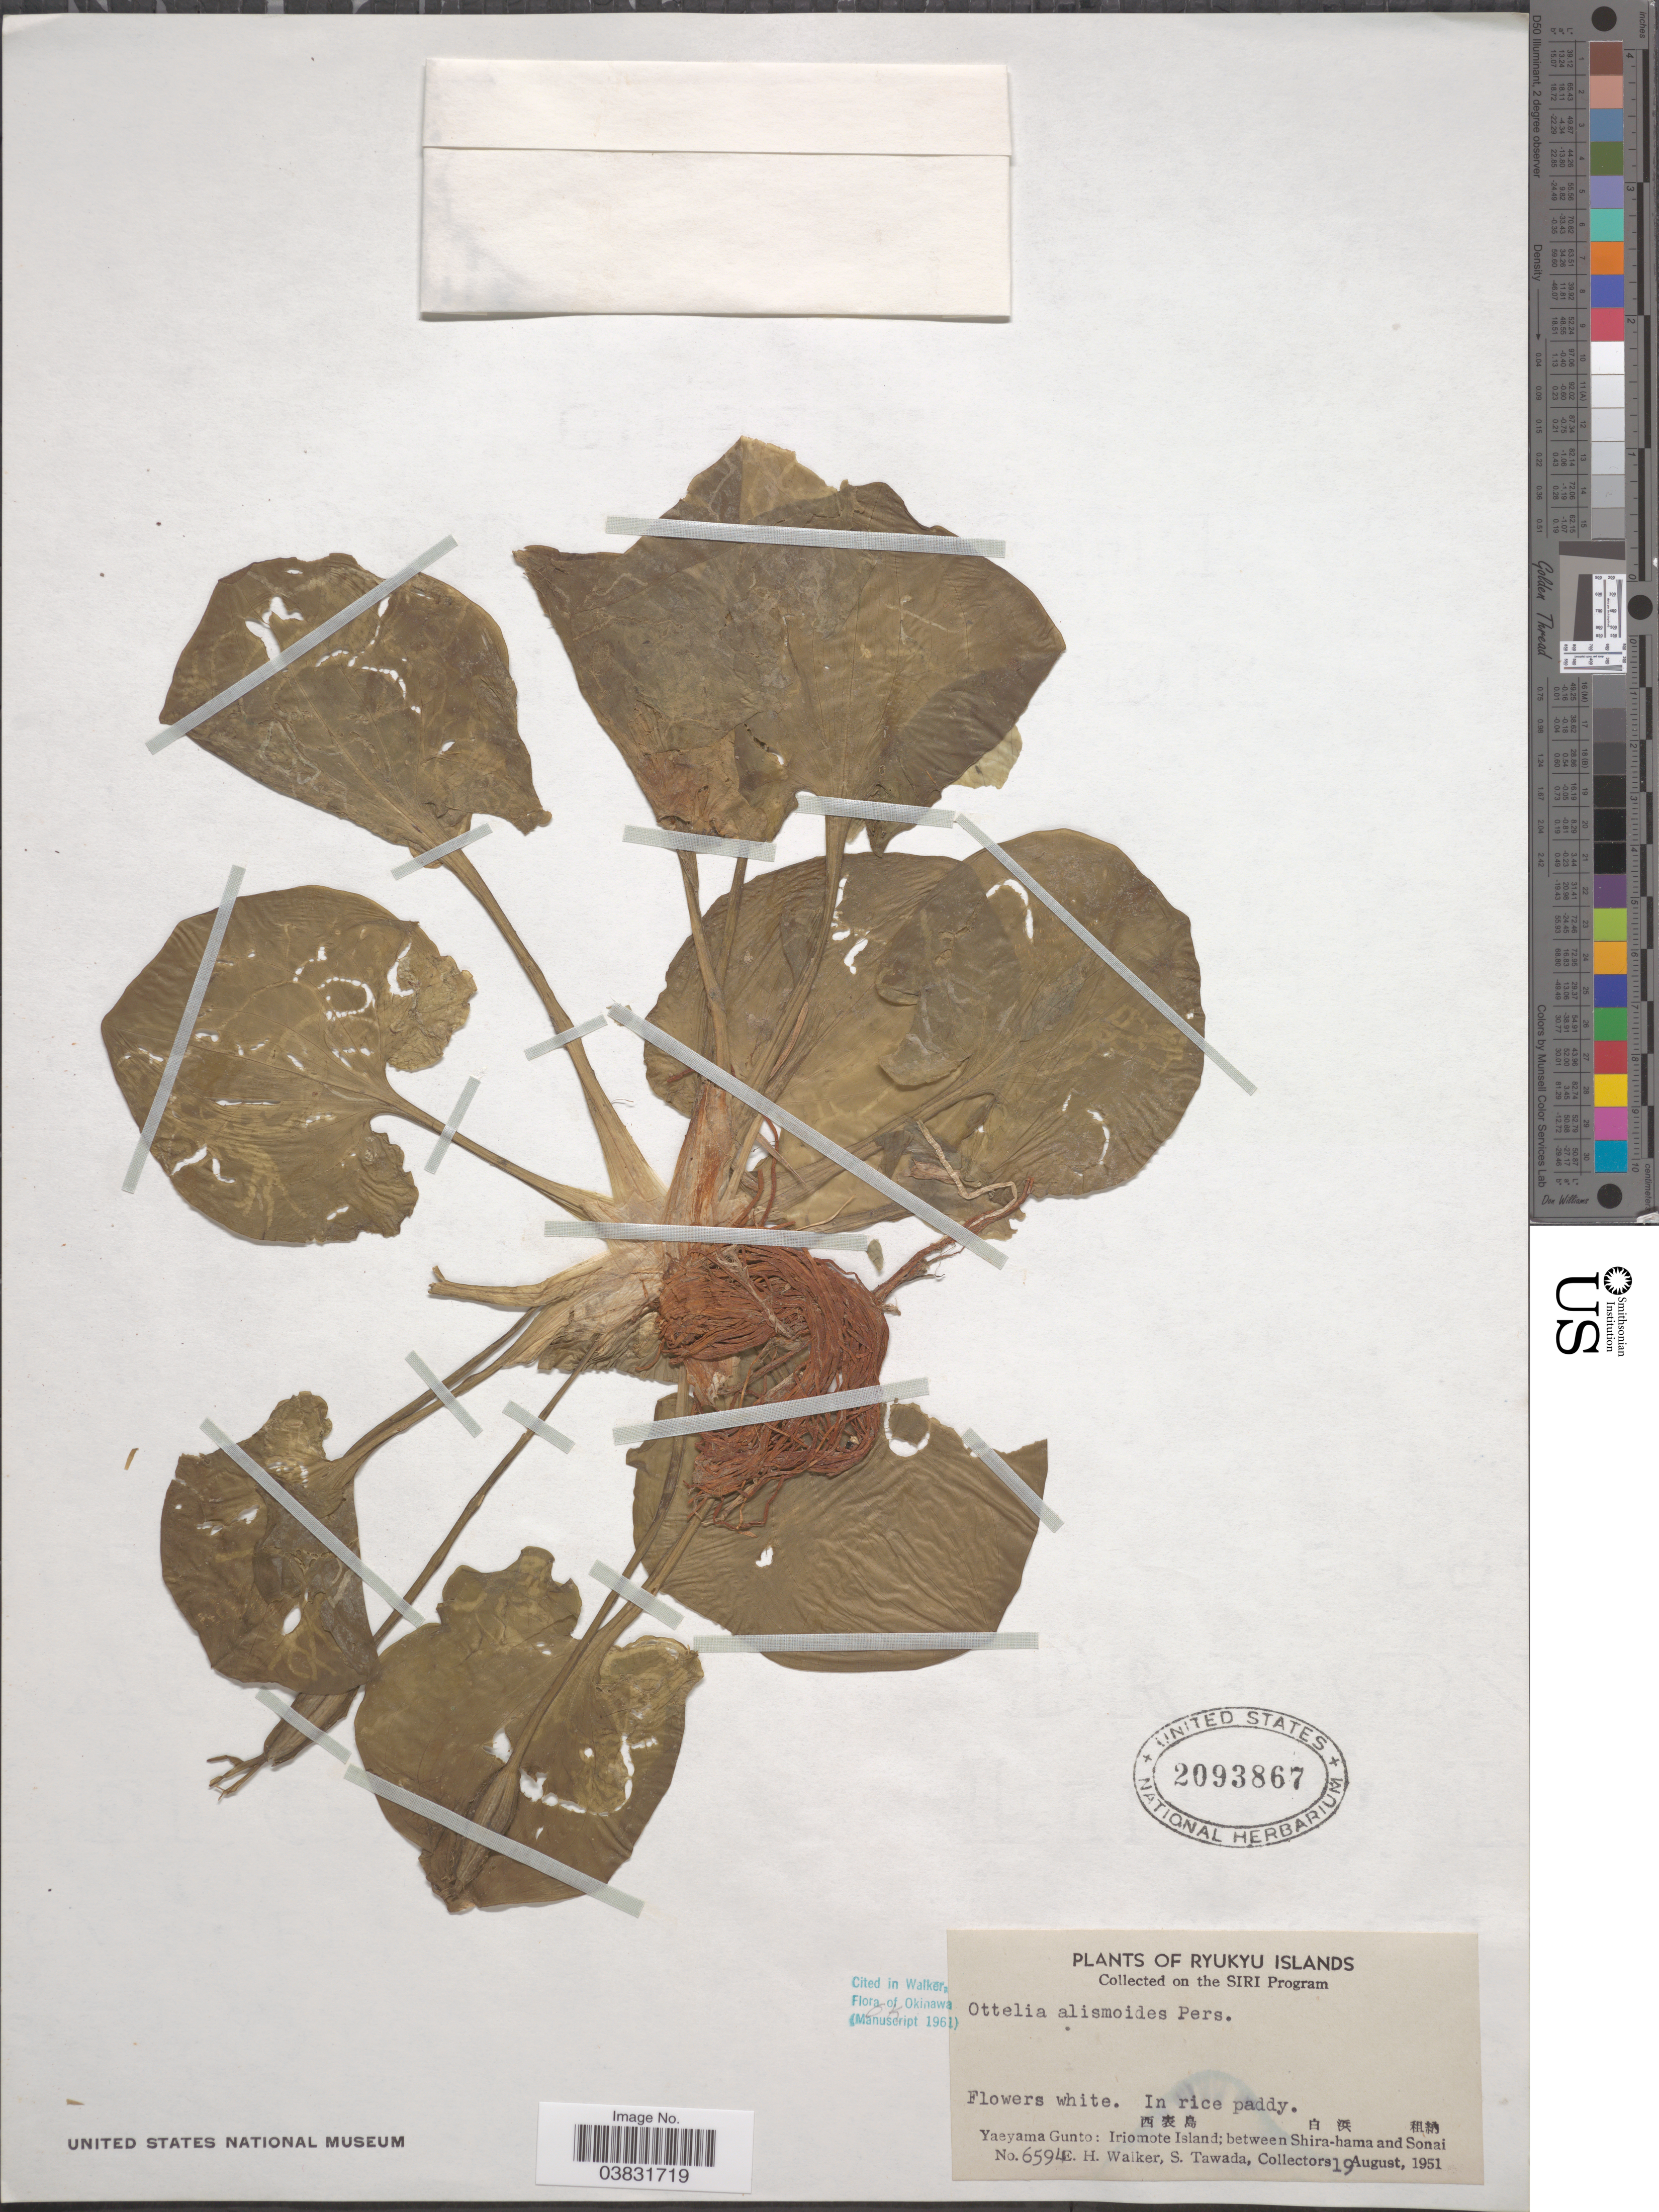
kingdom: Plantae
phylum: Tracheophyta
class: Liliopsida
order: Alismatales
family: Hydrocharitaceae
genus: Ottelia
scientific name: Ottelia alismoides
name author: Pers.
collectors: E. H. Walker & S. Tawada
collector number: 6594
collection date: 1951-08-19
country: Japan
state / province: Okinawa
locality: Ryukyu Islands. Yaeyama Gunto: Iriomote Island; between Shira-hama and Sonai.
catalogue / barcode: US 2093867